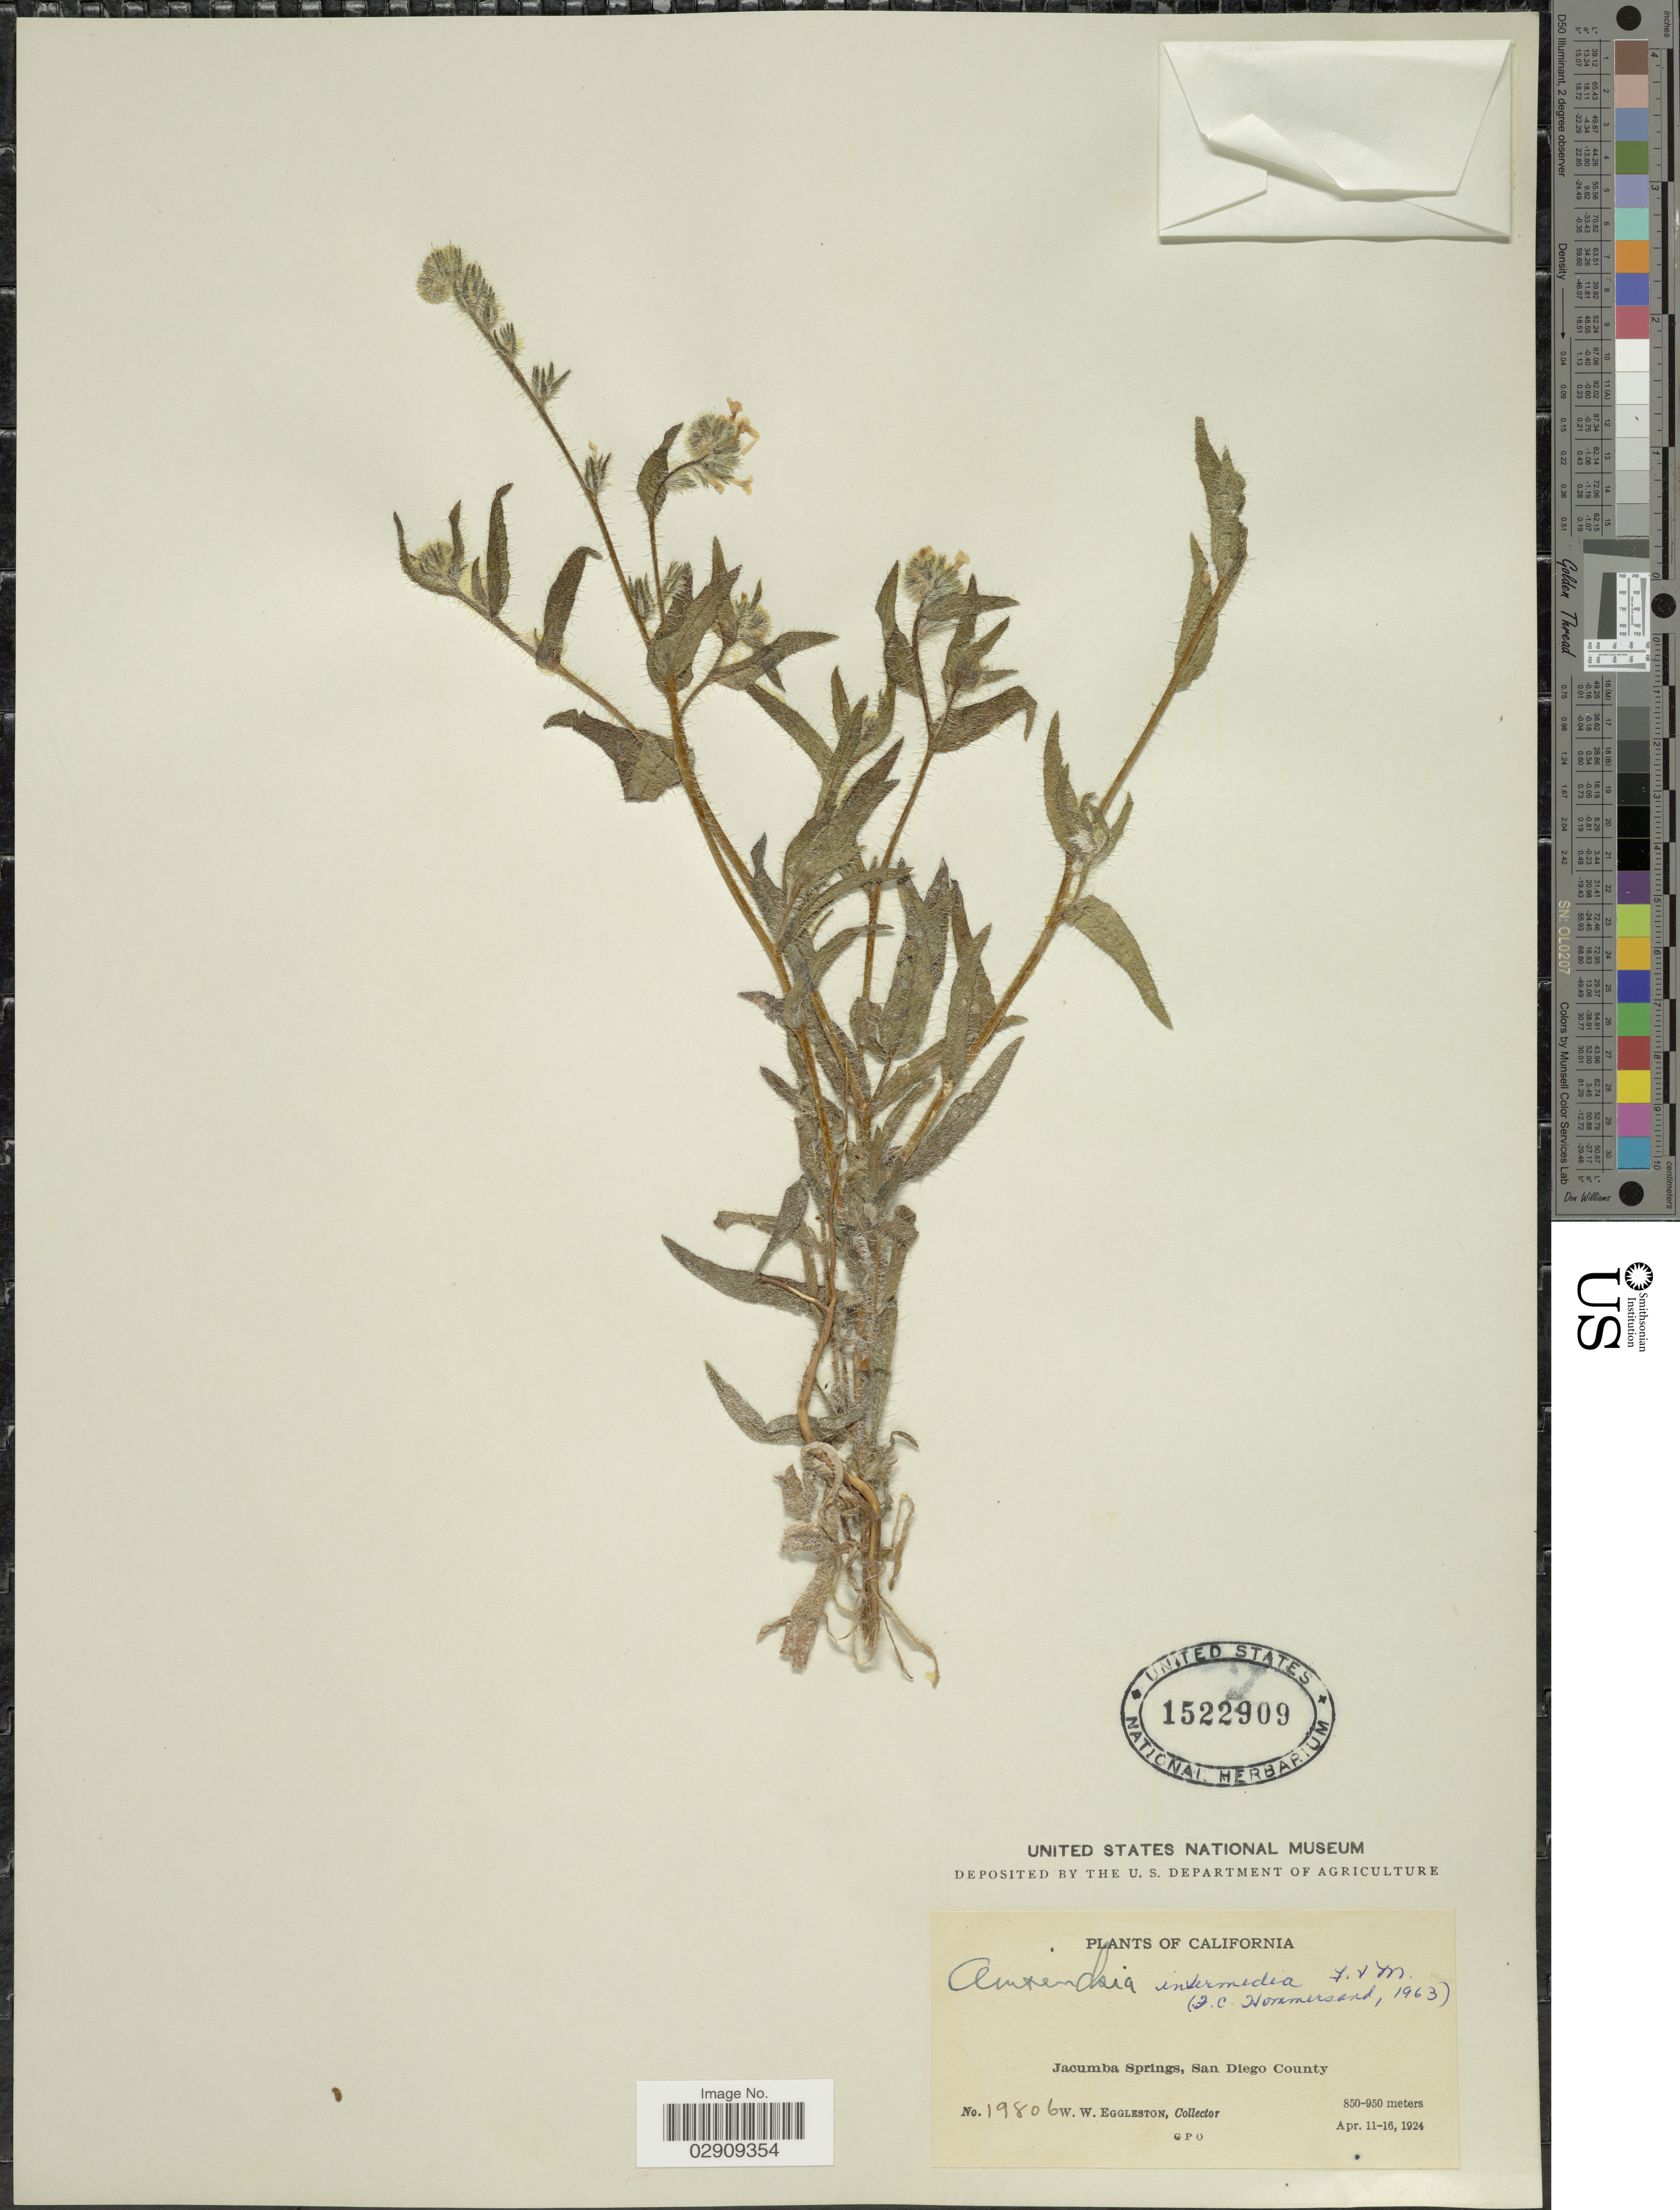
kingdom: Plantae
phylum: Tracheophyta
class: Magnoliopsida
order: Boraginales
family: Boraginaceae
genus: Amsinckia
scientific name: Amsinckia menziesii var. intermedia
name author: (Fisch. & C.A. Mey.) Ganders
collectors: W. W. Eggleston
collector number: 19806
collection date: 1924-04-11/1924-04-16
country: United States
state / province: California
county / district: San Diego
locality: Jacumba Springs, San Diego County.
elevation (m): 850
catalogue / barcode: US 1522909